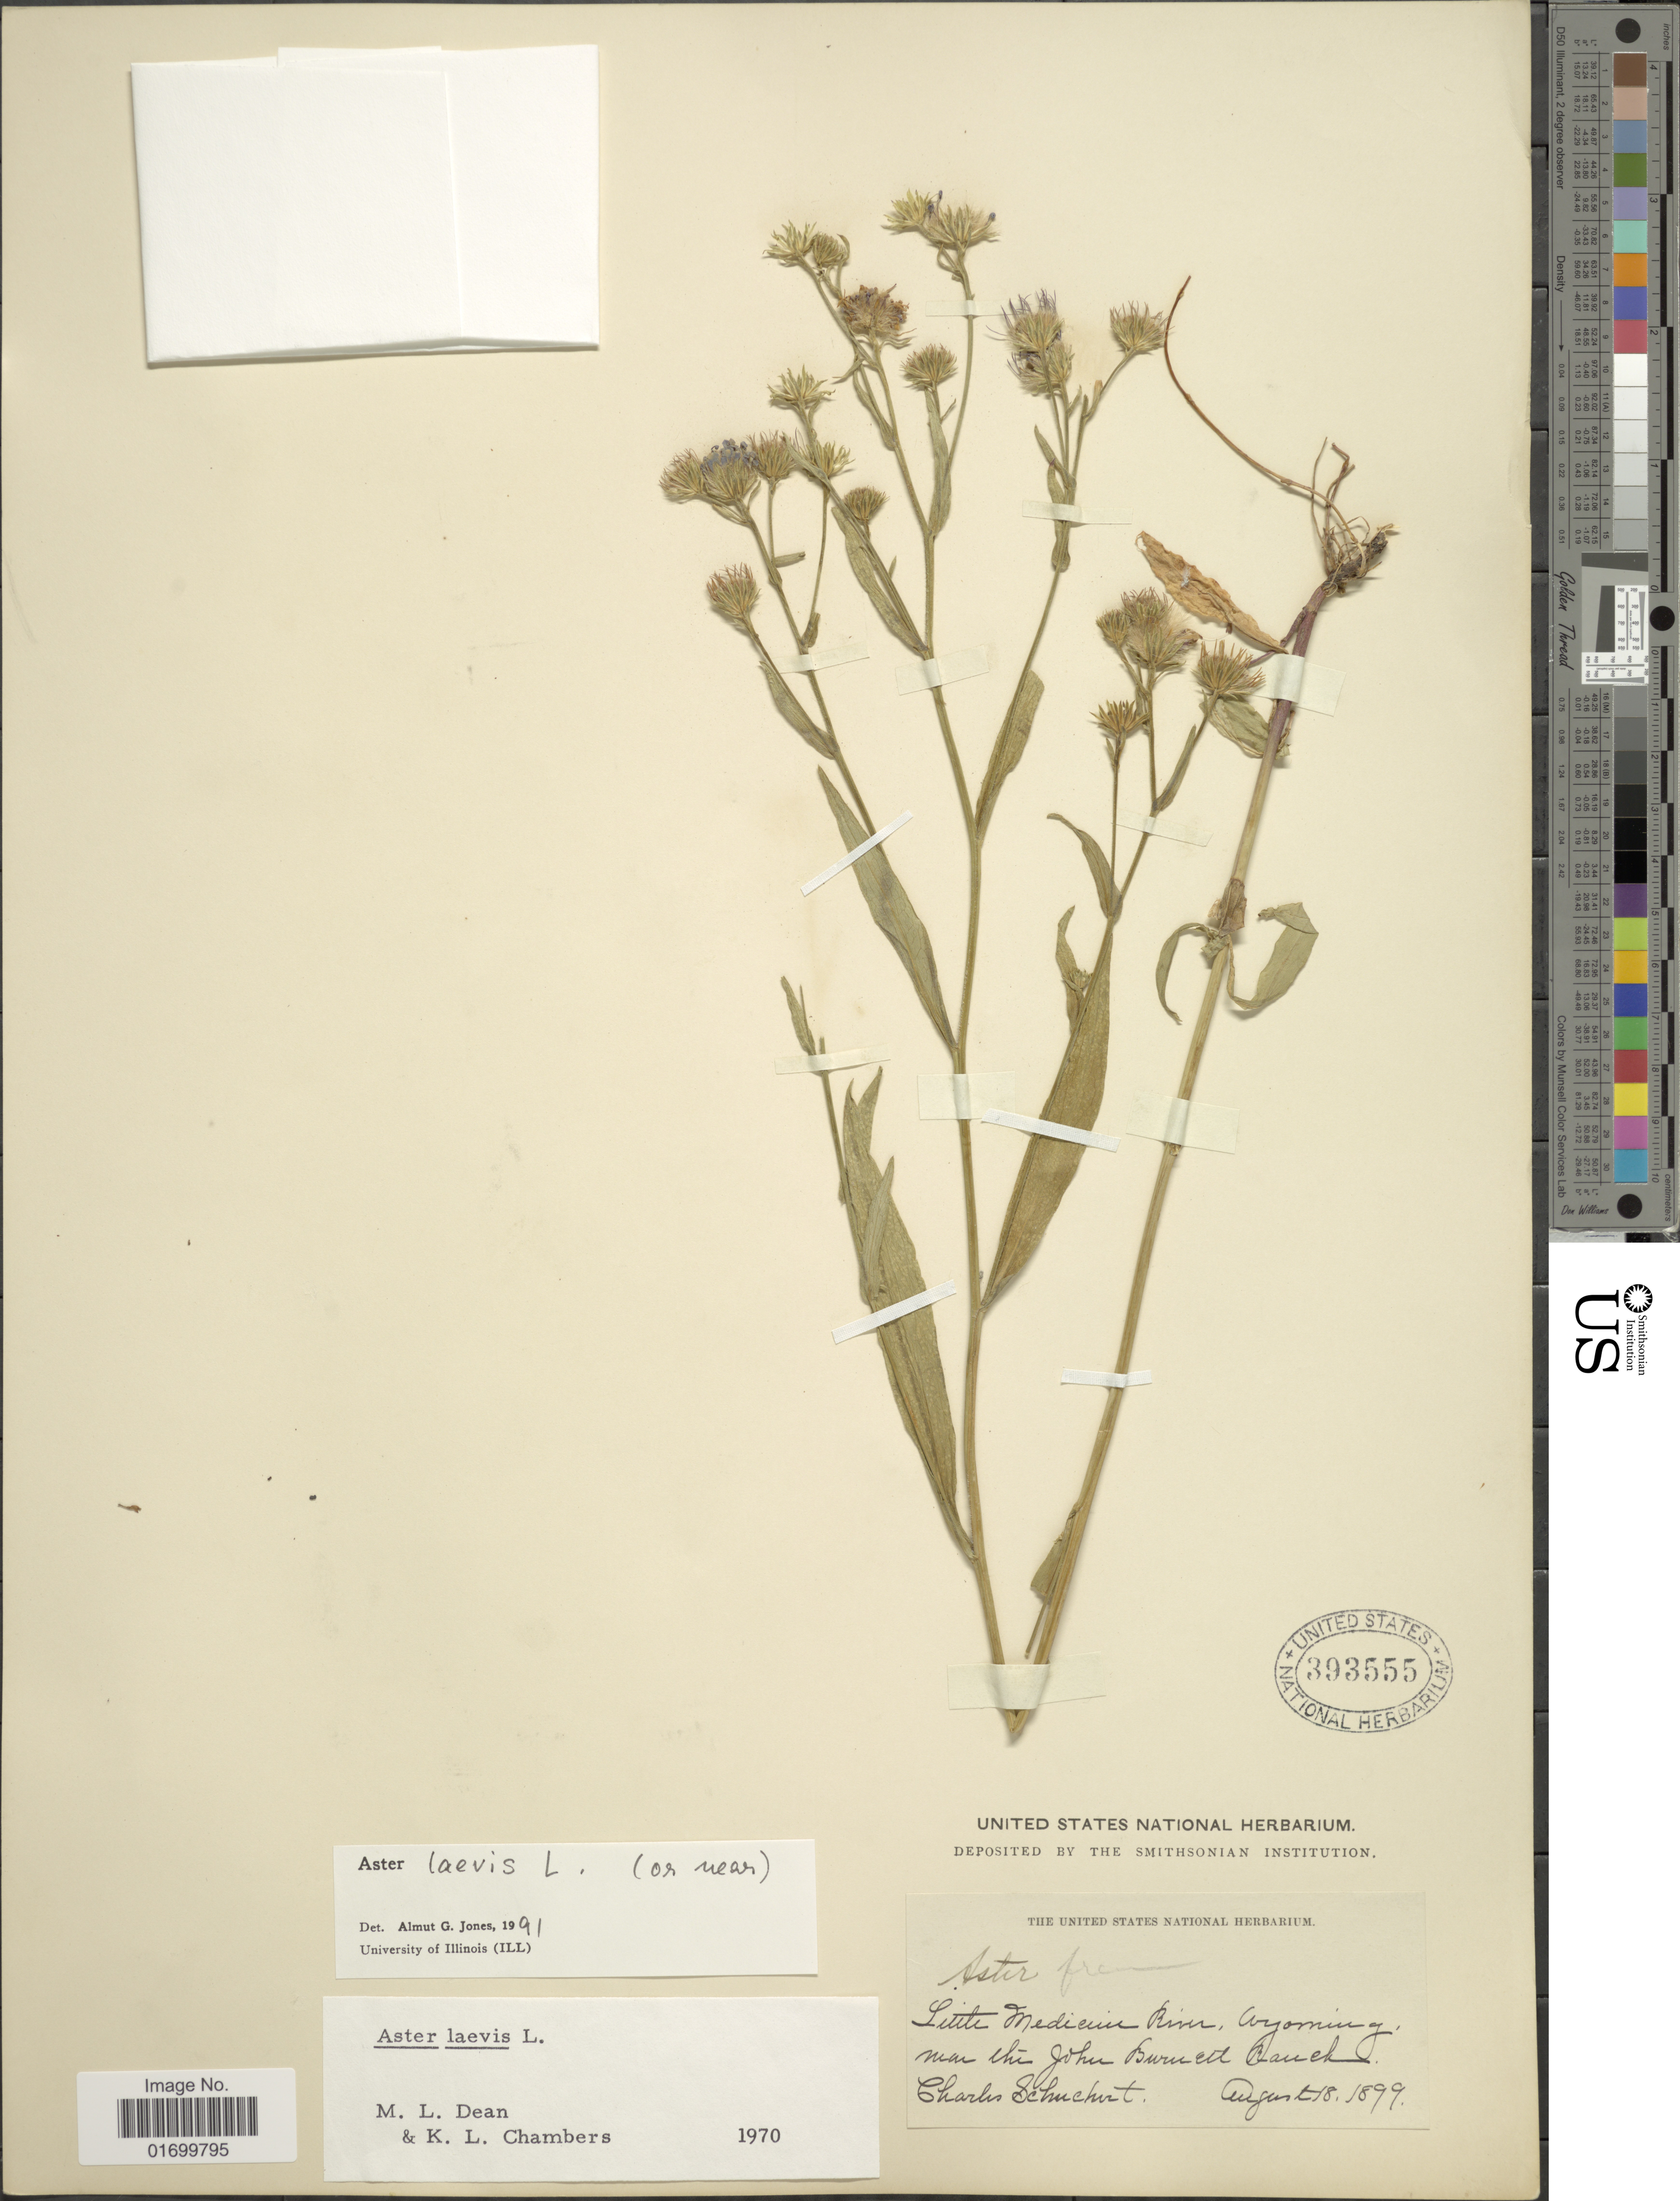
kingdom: Plantae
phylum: Tracheophyta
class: Magnoliopsida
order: Asterales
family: Asteraceae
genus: Symphyotrichum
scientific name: Symphyotrichum laeve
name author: (L.) Á. Löve & D. Löve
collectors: C. Schuchert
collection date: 1899-08-18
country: United States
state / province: Wyoming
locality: Little Medium River. Near the John Burnett Ranch.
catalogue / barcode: US 393555